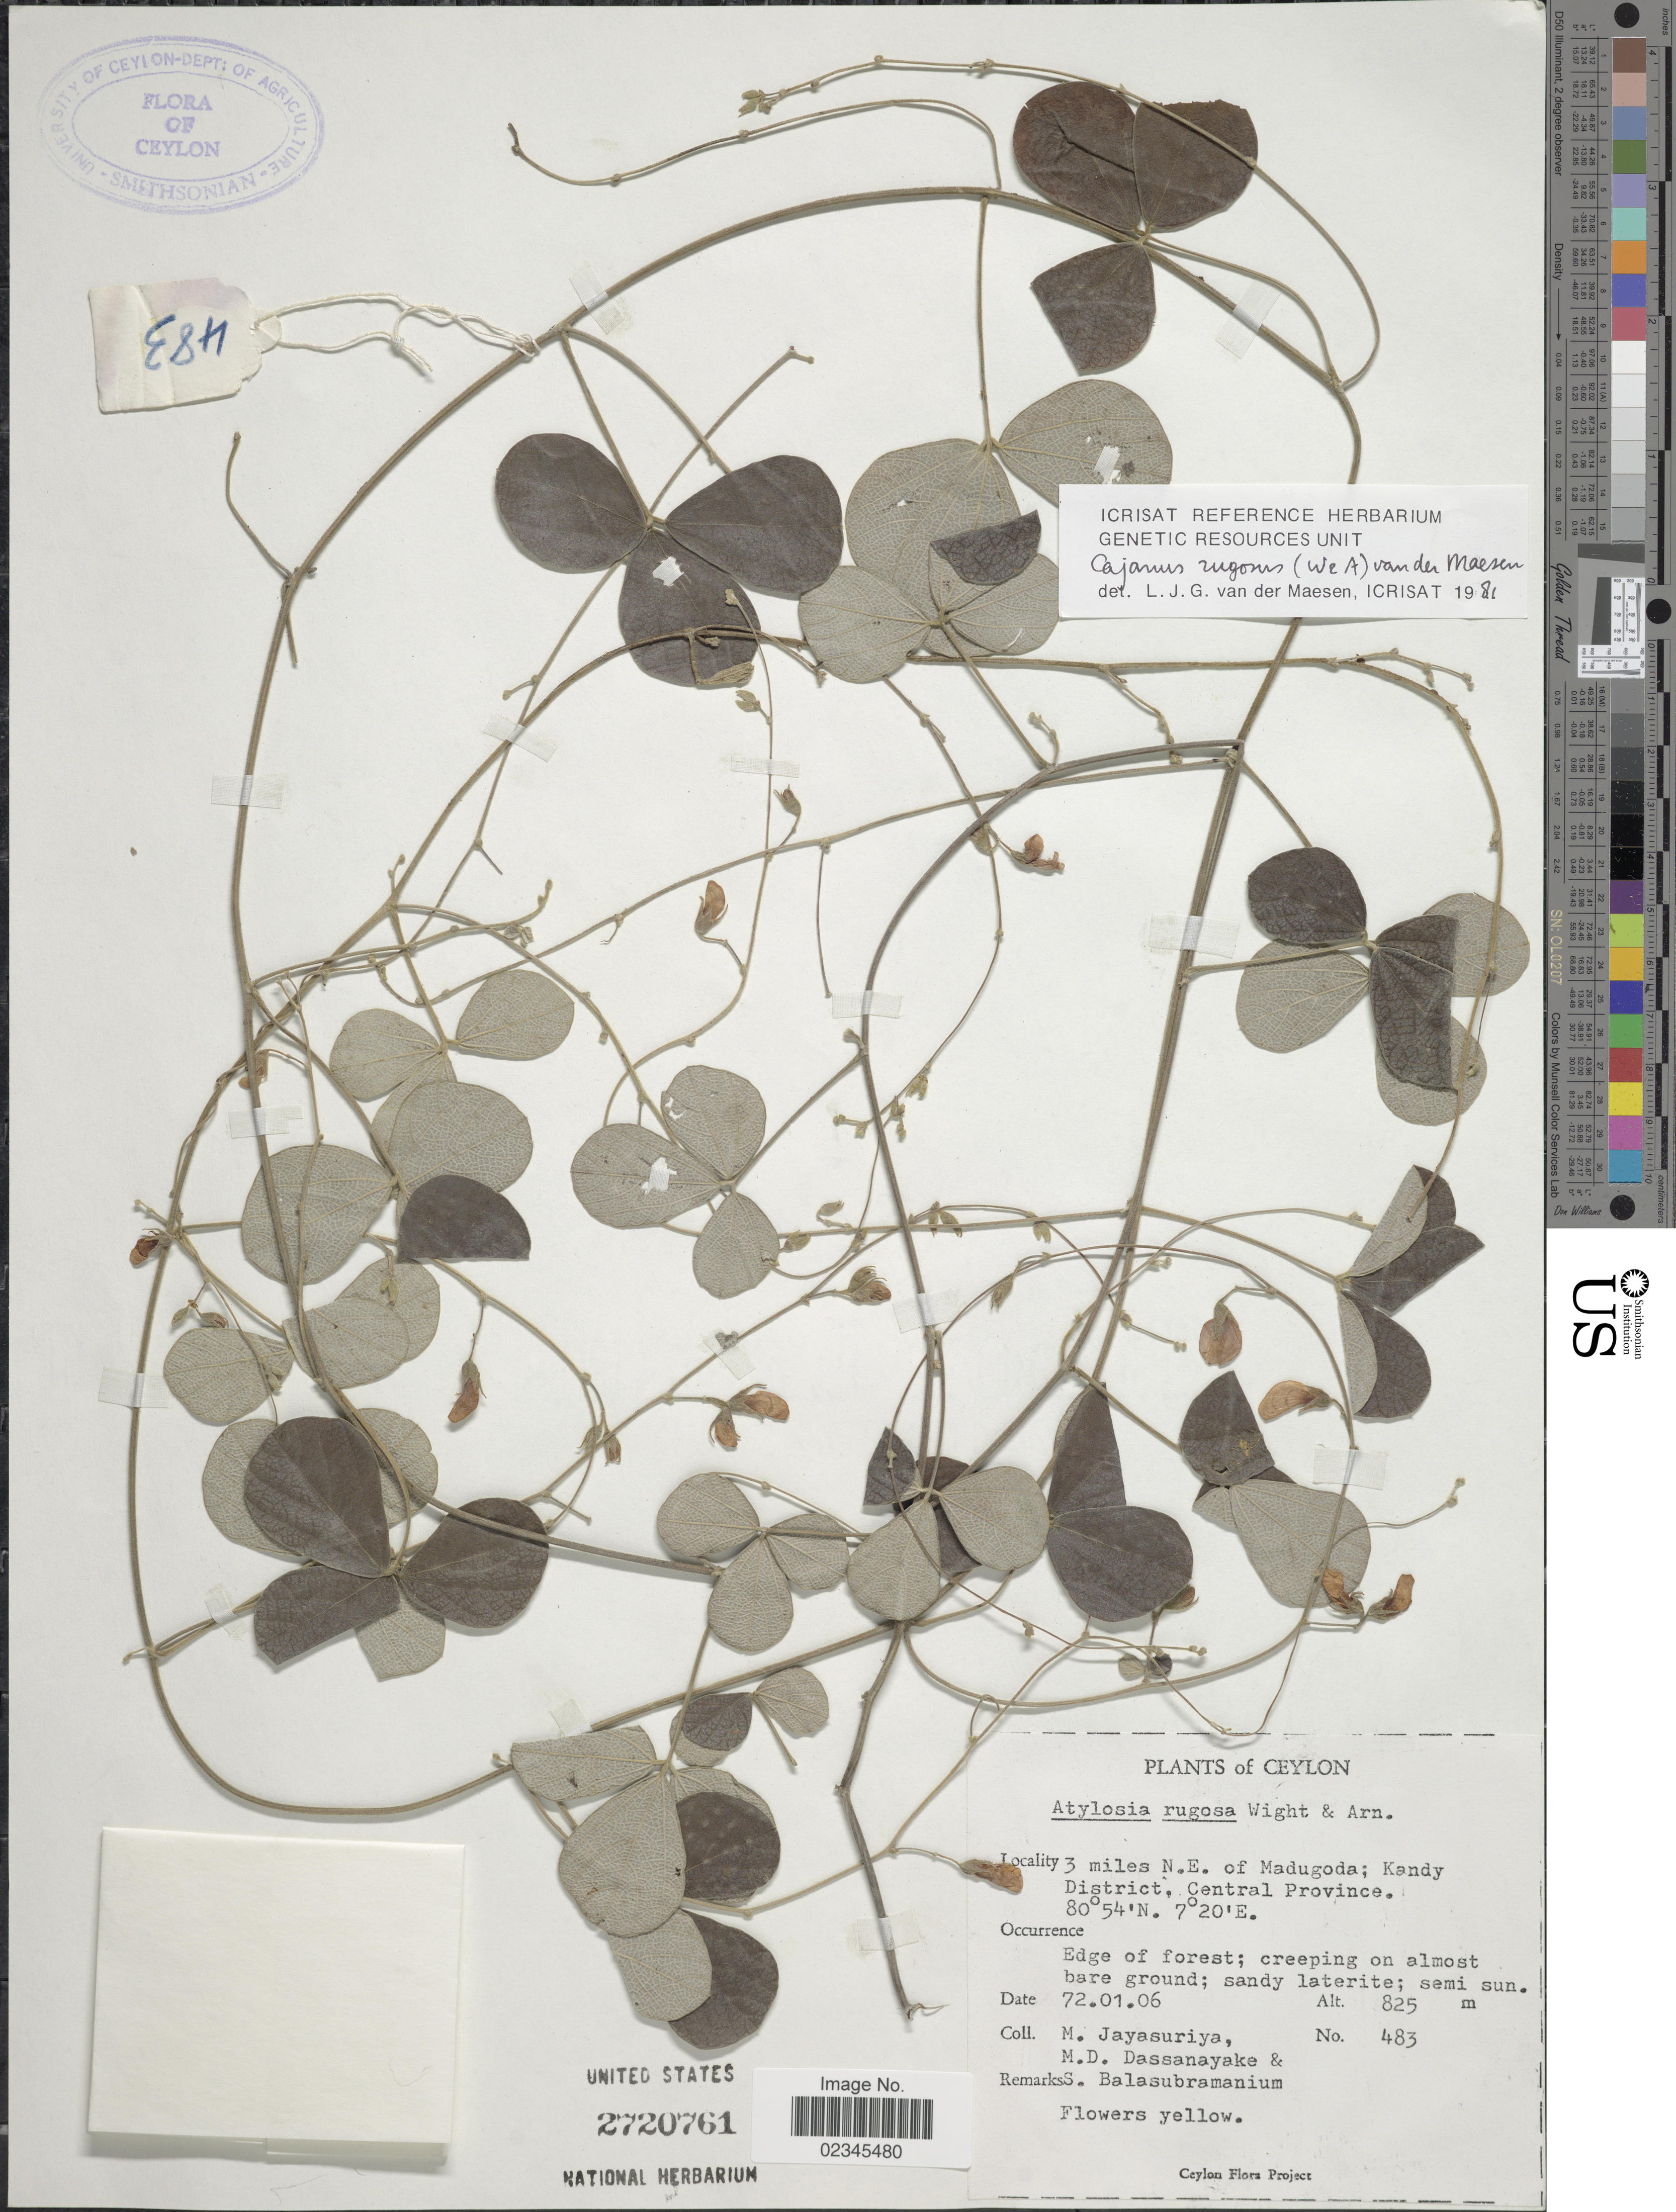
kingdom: Plantae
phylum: Tracheophyta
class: Magnoliopsida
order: Fabales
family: Fabaceae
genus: Cajanus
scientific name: Cajanus rugosus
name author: (Wight & Arn.) Maesen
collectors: A. H. Jayasuriya, M. D. Dassanayake & S. Balasubramanium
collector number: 483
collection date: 1972-01-06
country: Sri Lanka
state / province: Central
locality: Ceylon. 3 miles N.E. of Madugoda; Kandy District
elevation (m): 825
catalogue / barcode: US 2720761